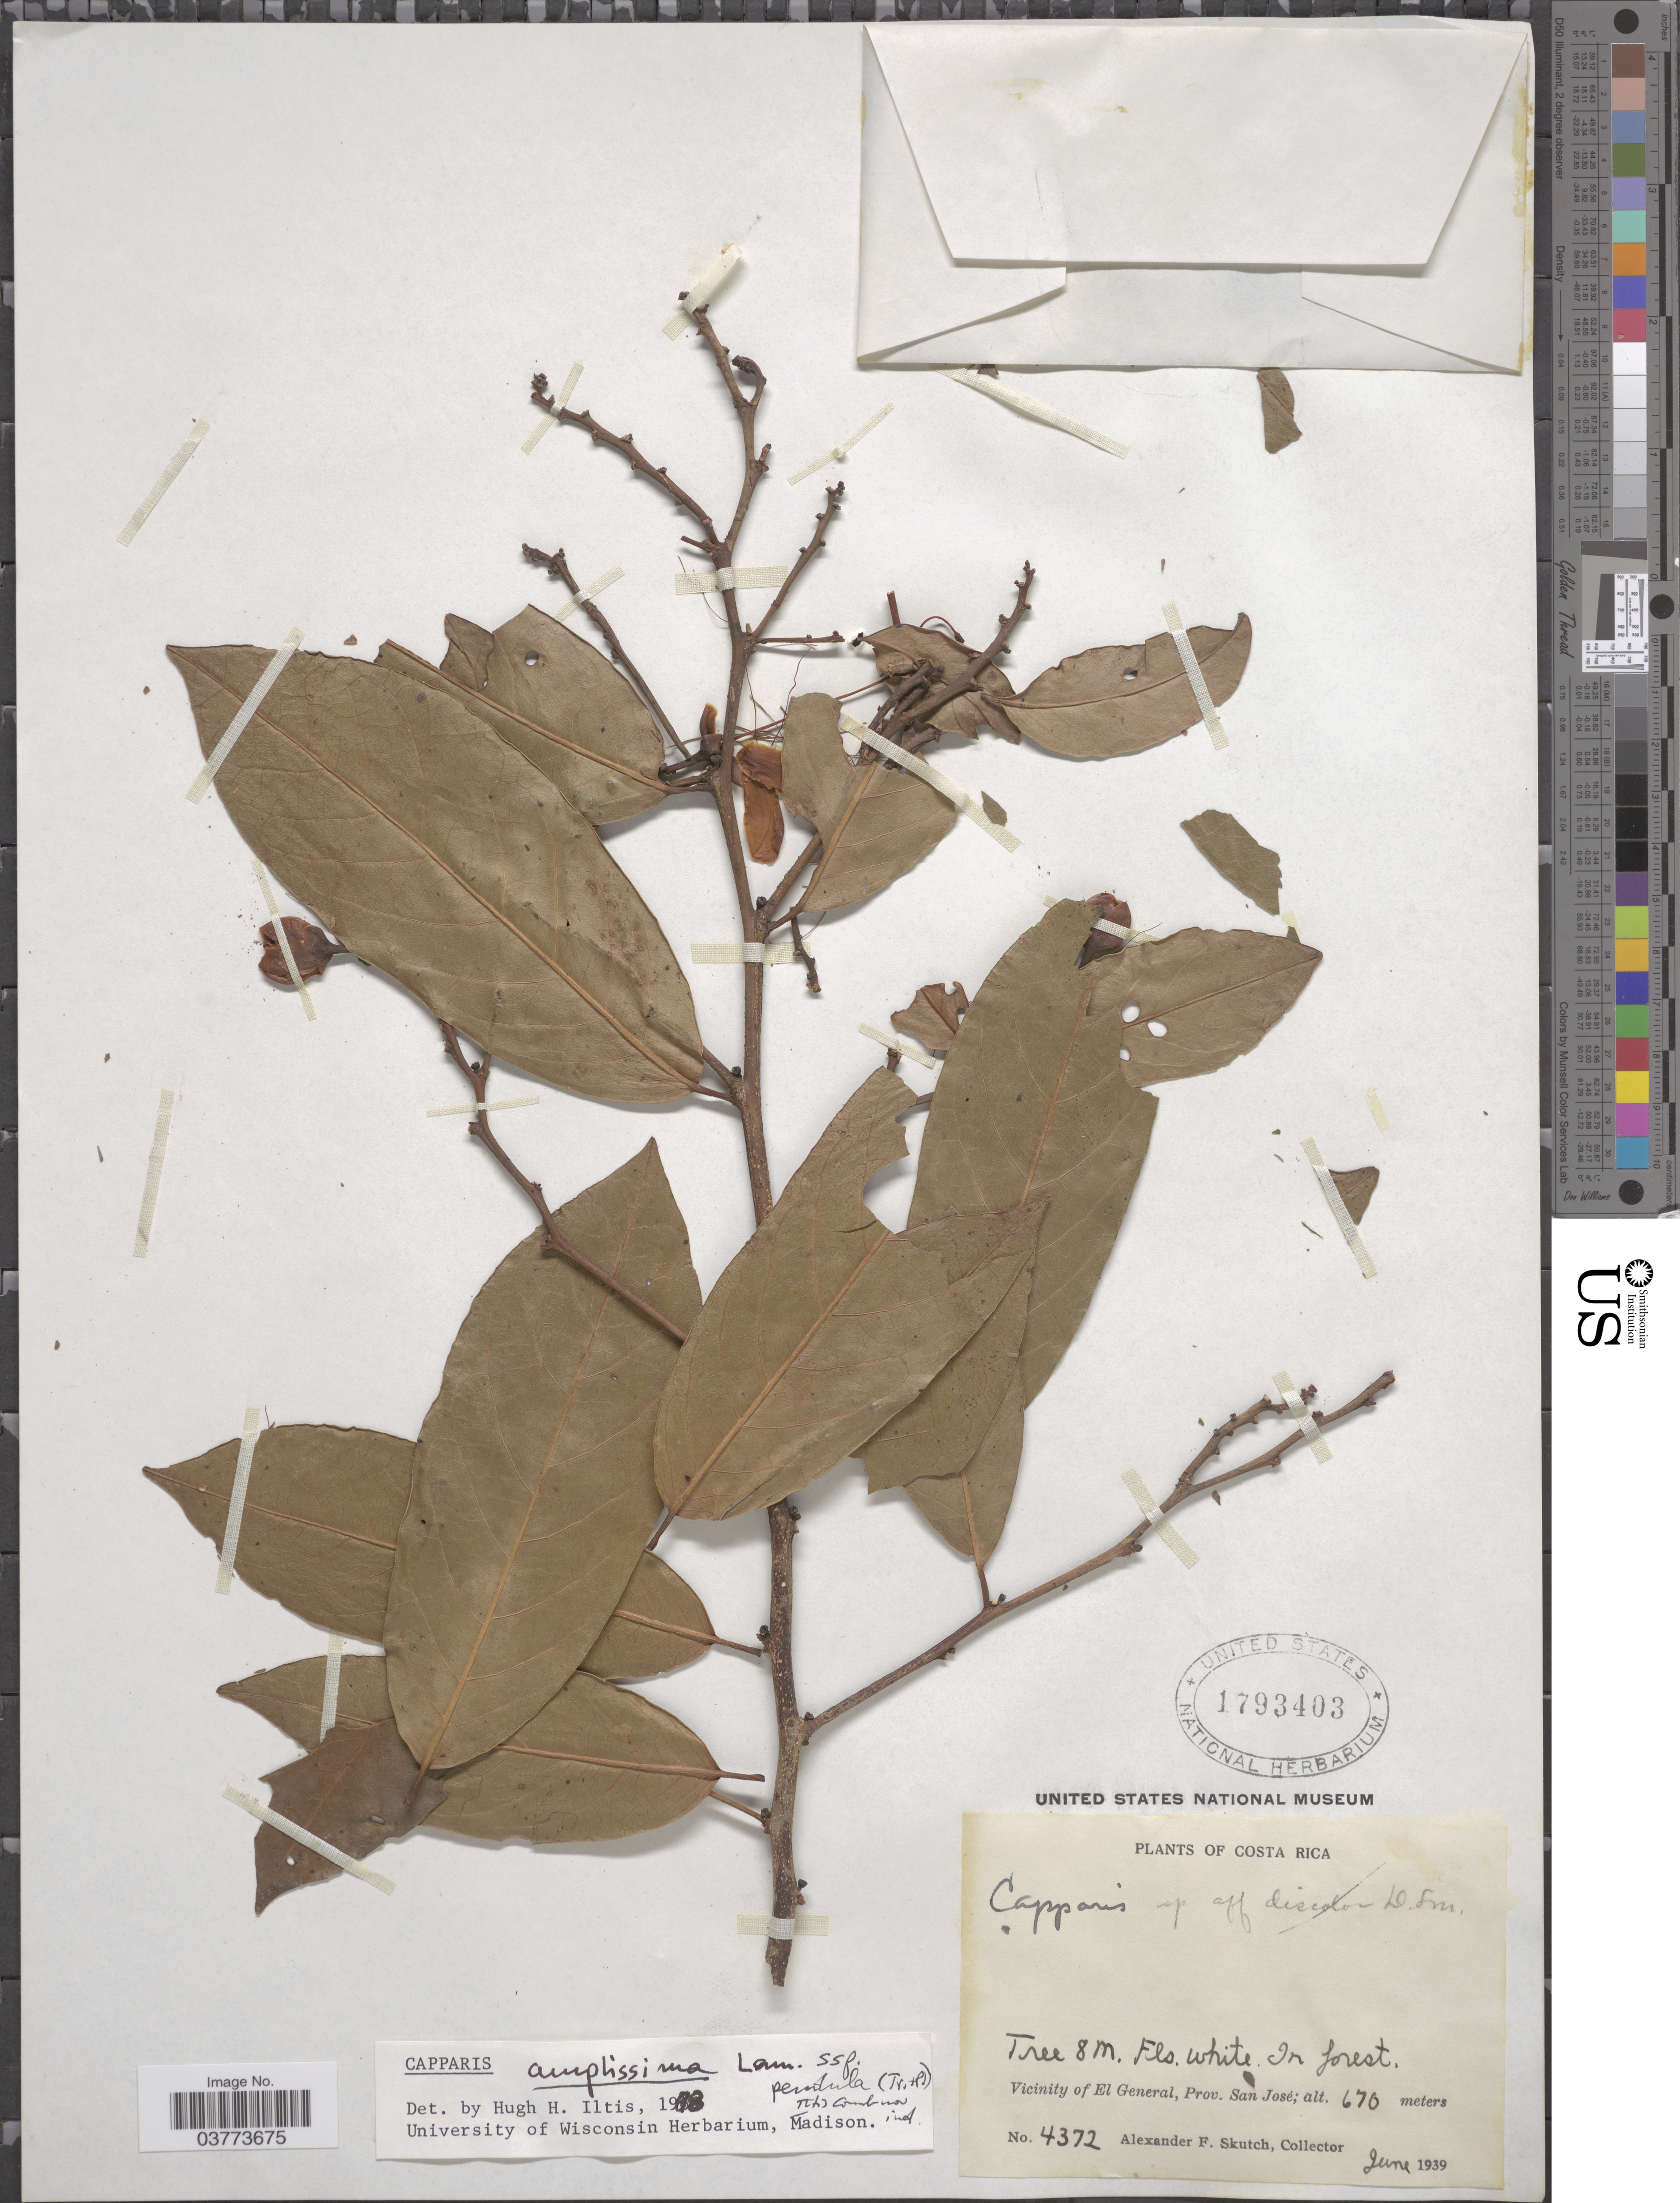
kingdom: Plantae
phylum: Tracheophyta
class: Magnoliopsida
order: Brassicales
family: Capparaceae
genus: Cynophalla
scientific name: Cynophalla amplissima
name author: (Lam.) Iltis & Cornejo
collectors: A. F. Skutch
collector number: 4372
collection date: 1939-06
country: Costa Rica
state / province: San José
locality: Vicinity of El General.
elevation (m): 670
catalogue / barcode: US 1793403